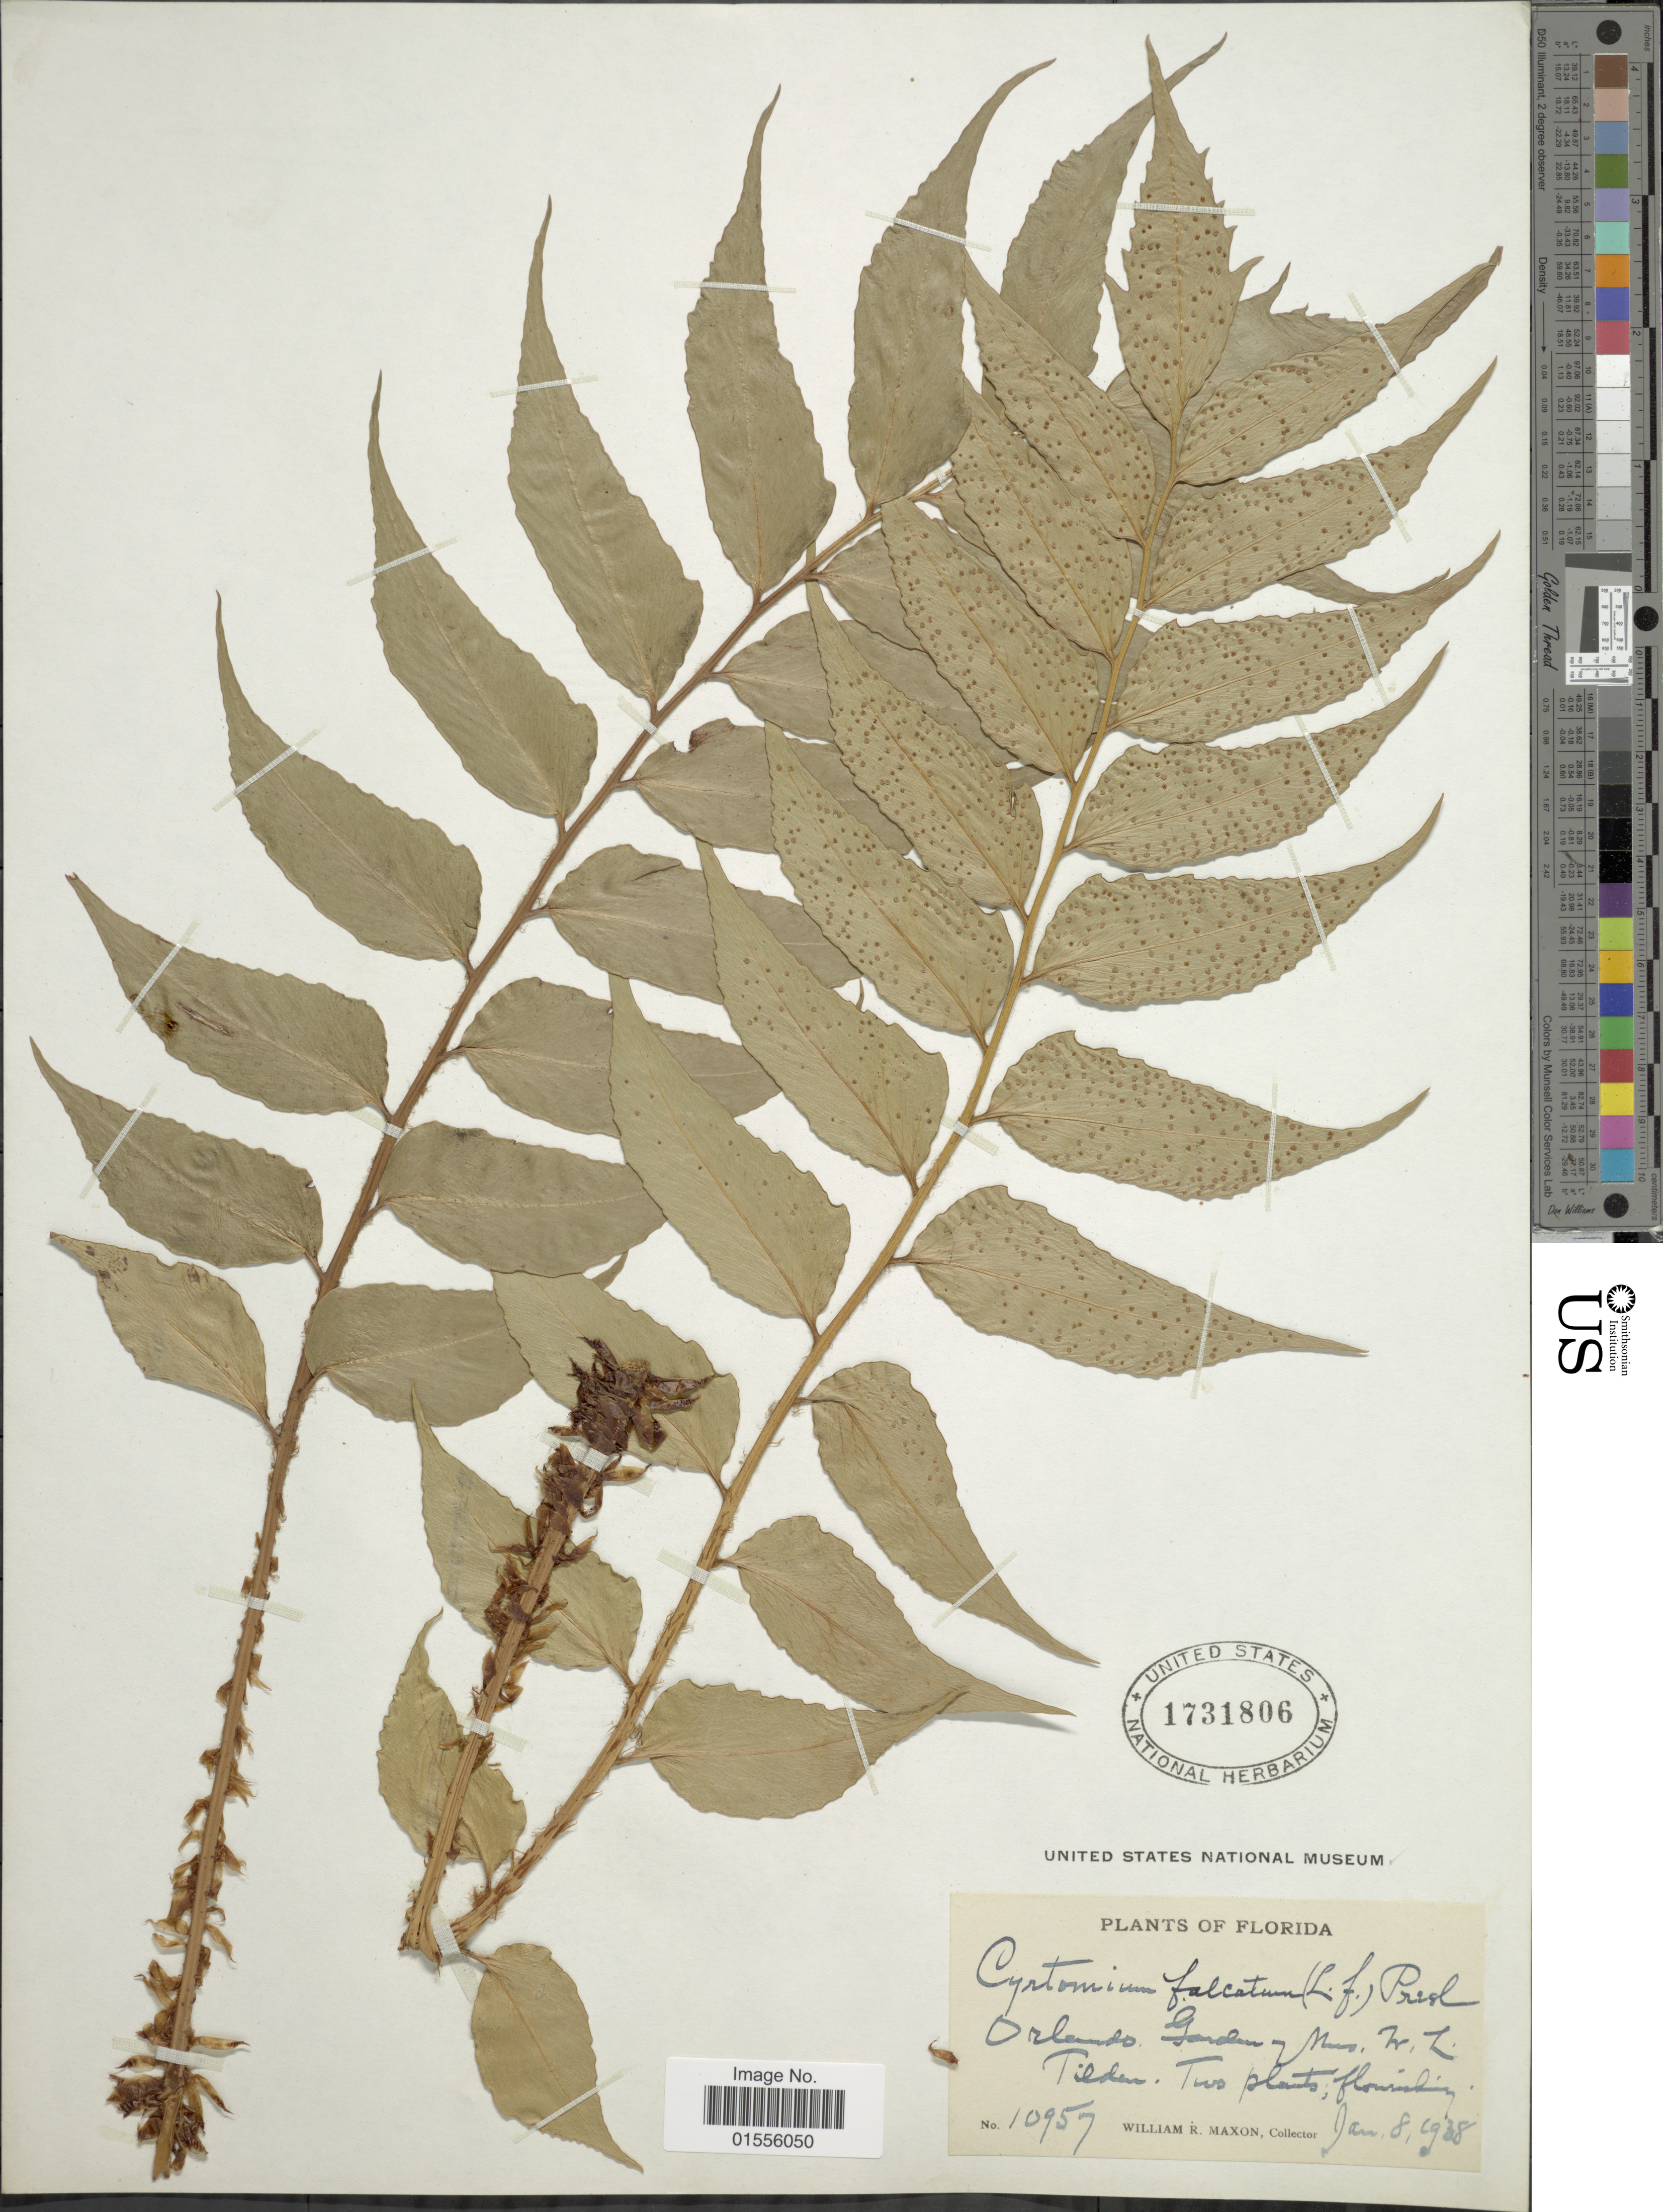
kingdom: Plantae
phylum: Tracheophyta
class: Polypodiopsida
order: Polypodiales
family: Dryopteridaceae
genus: Cyrtomium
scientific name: Cyrtomium falcatum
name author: (L. f.) C. Presl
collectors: W. R. Maxon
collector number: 10957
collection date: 1938-01-08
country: United States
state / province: Florida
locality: Orlando Garden of Mrs. W. L. Tilden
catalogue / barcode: US 1731806